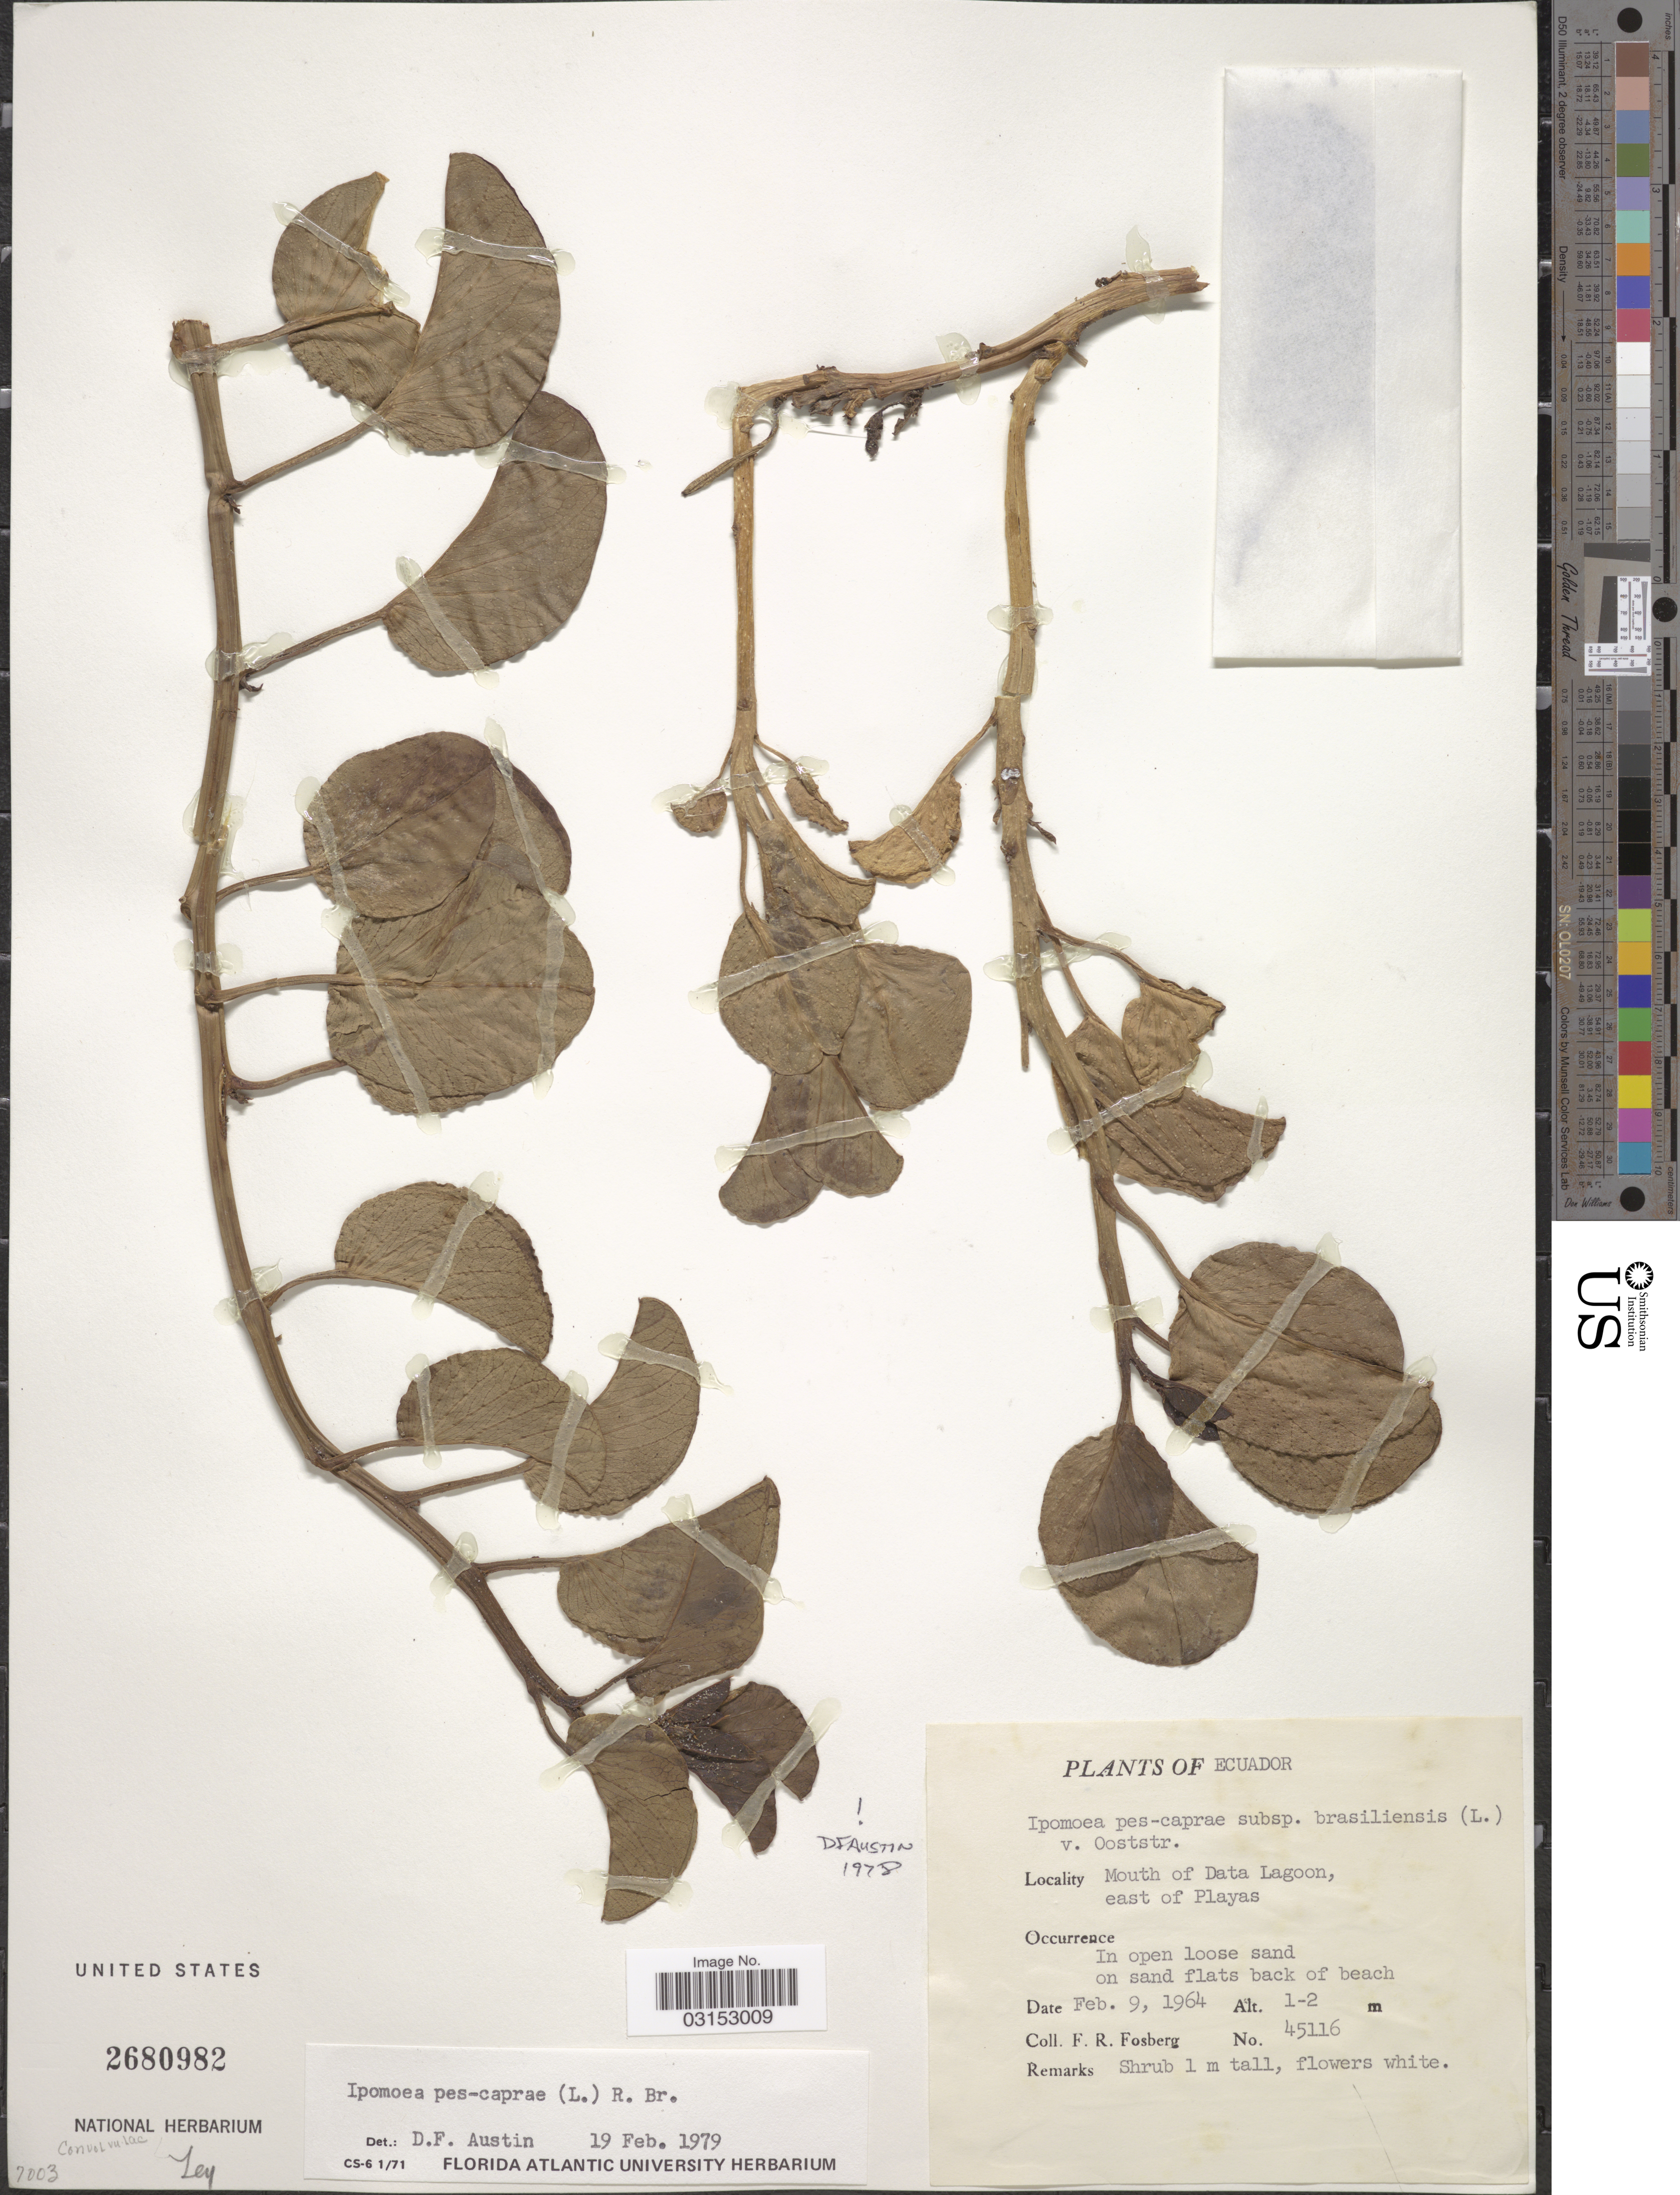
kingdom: Plantae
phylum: Tracheophyta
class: Magnoliopsida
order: Solanales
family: Convolvulaceae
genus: Ipomoea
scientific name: Ipomoea pes-caprae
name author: (L.) R. Br.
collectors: F. R. Fosberg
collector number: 45116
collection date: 1964-02-09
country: Ecuador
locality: Mouth of Data Lagoon, east of Playas.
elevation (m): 1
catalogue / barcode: US 2680982